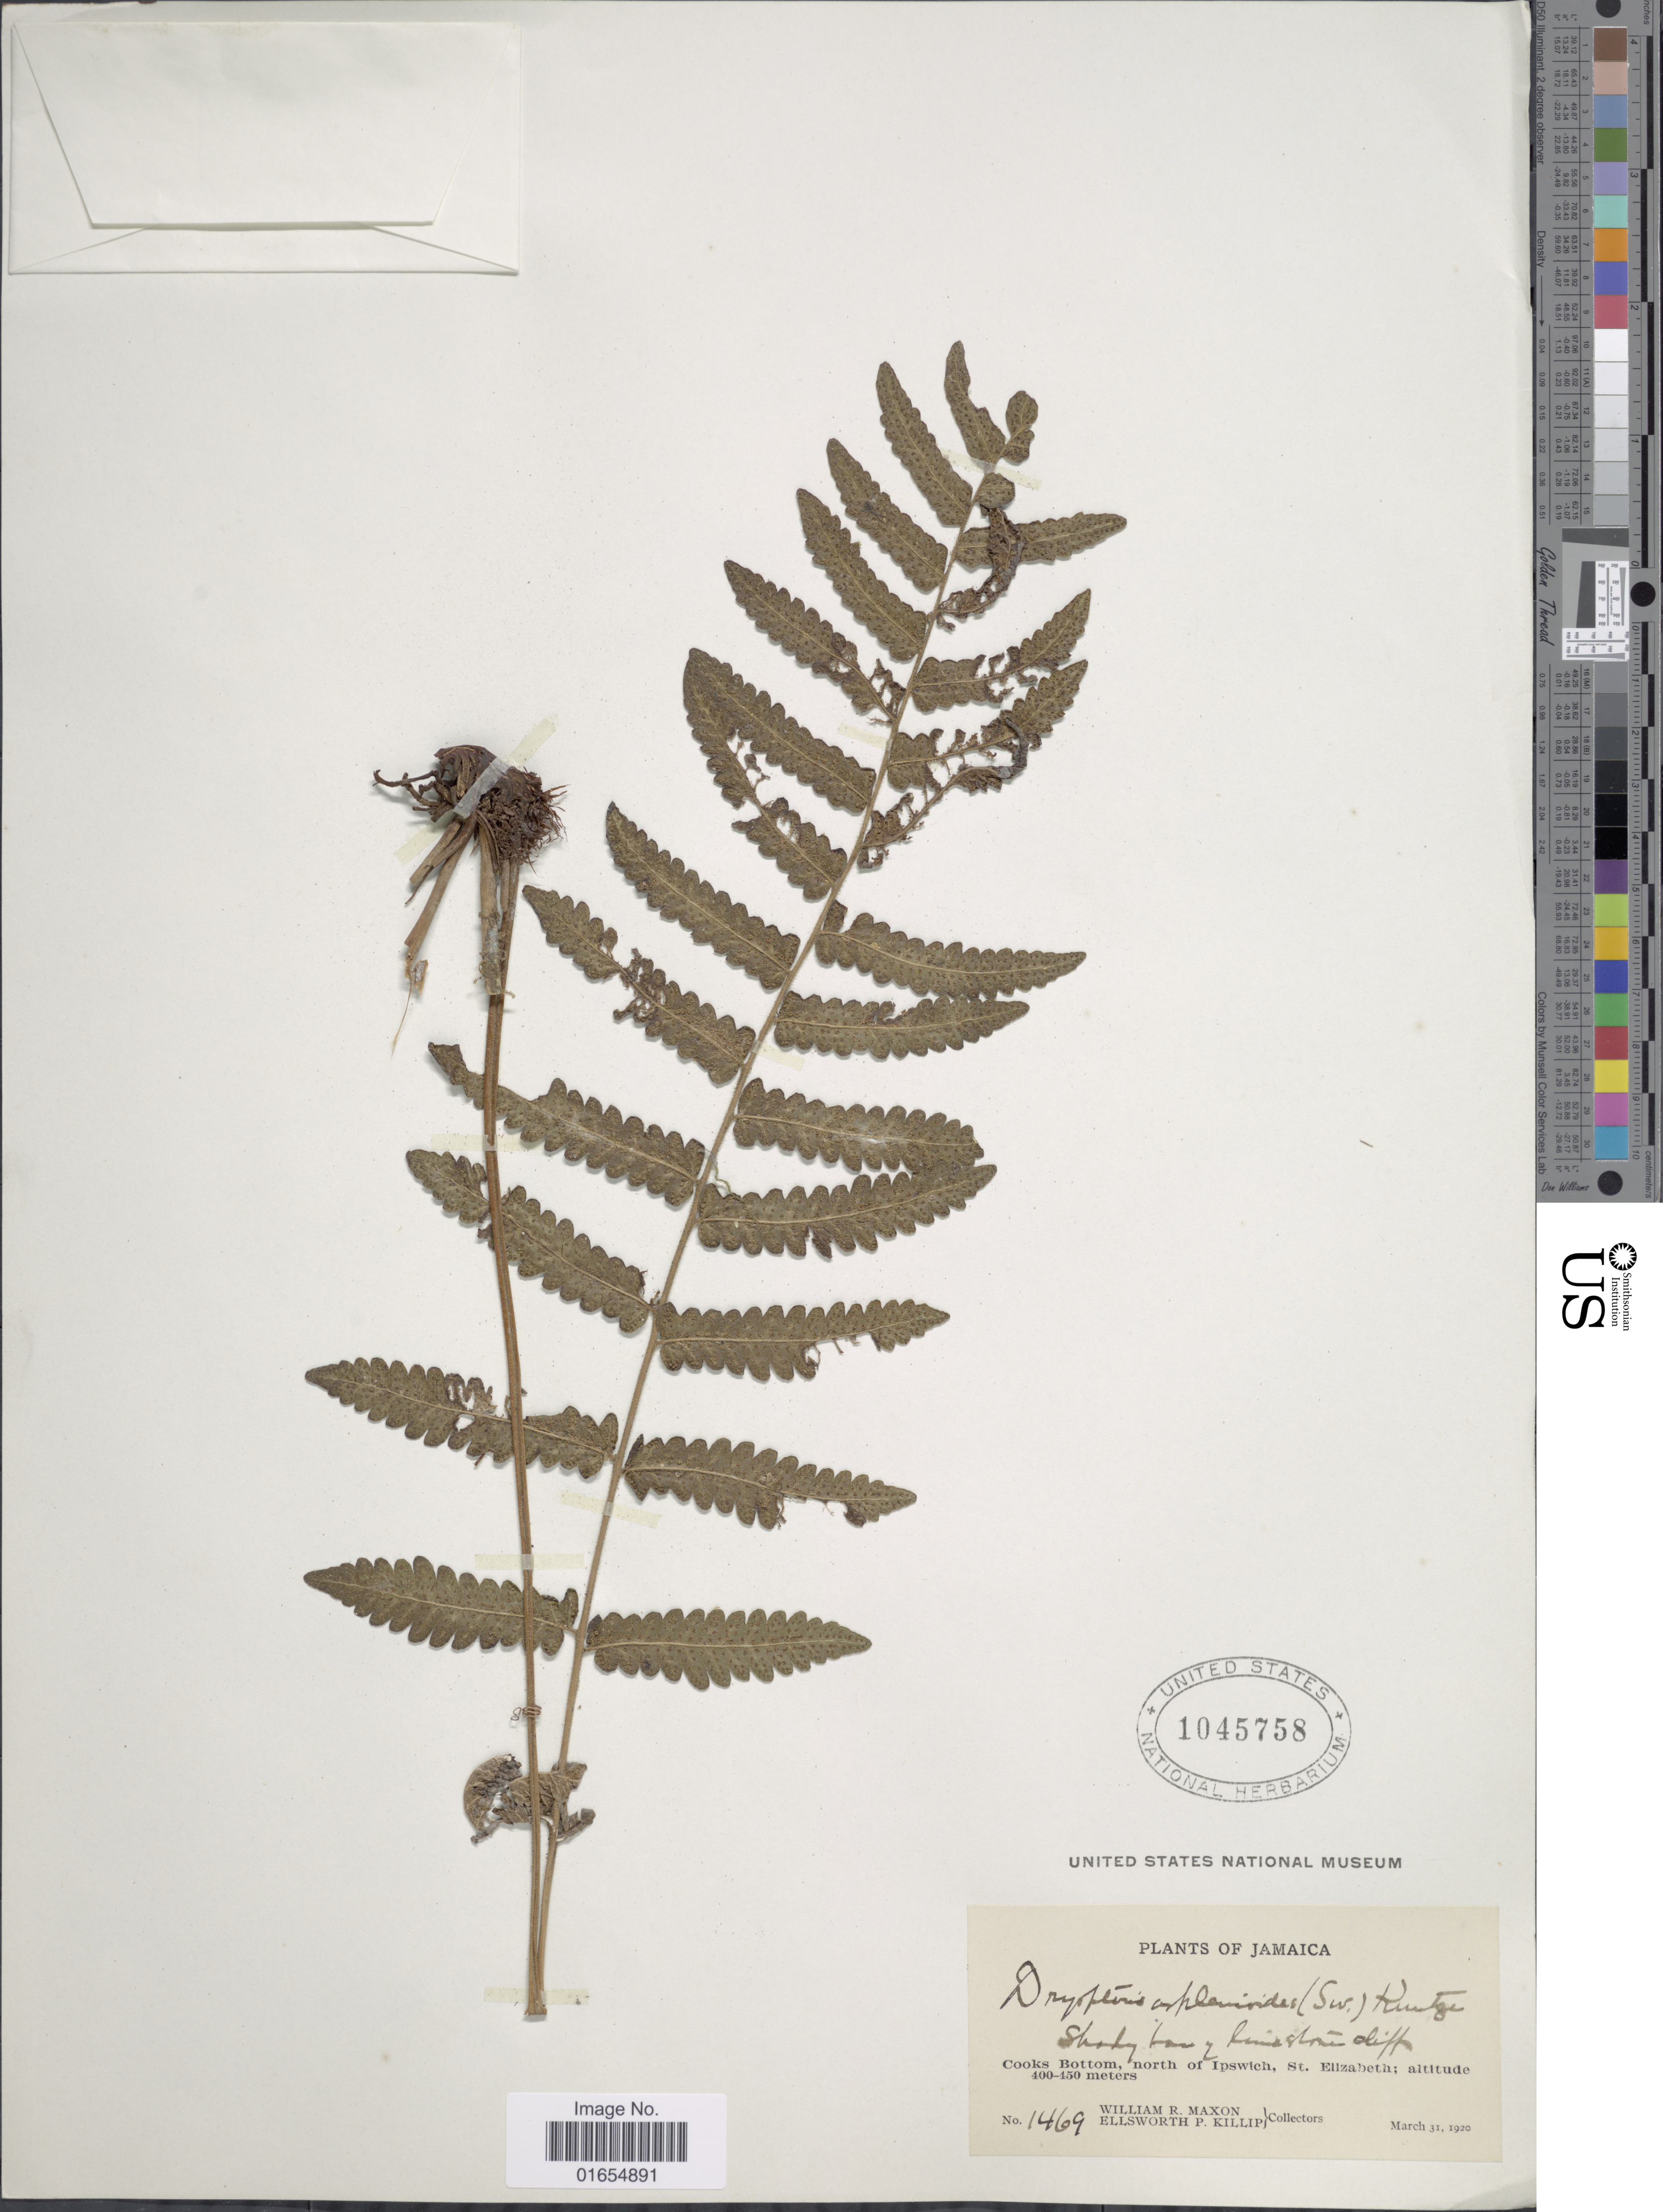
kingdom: Plantae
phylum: Tracheophyta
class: Polypodiopsida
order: Polypodiales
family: Thelypteridaceae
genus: Goniopteris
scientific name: Goniopteris retroflexa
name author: (L.) Pic. Serm.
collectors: W. R. Maxon & E. P. Killip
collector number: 1469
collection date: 1920-03-31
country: Jamaica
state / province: Saint Elizabeth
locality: Cooks Bottom, north of Ipswich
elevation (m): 400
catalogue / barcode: US 1045758